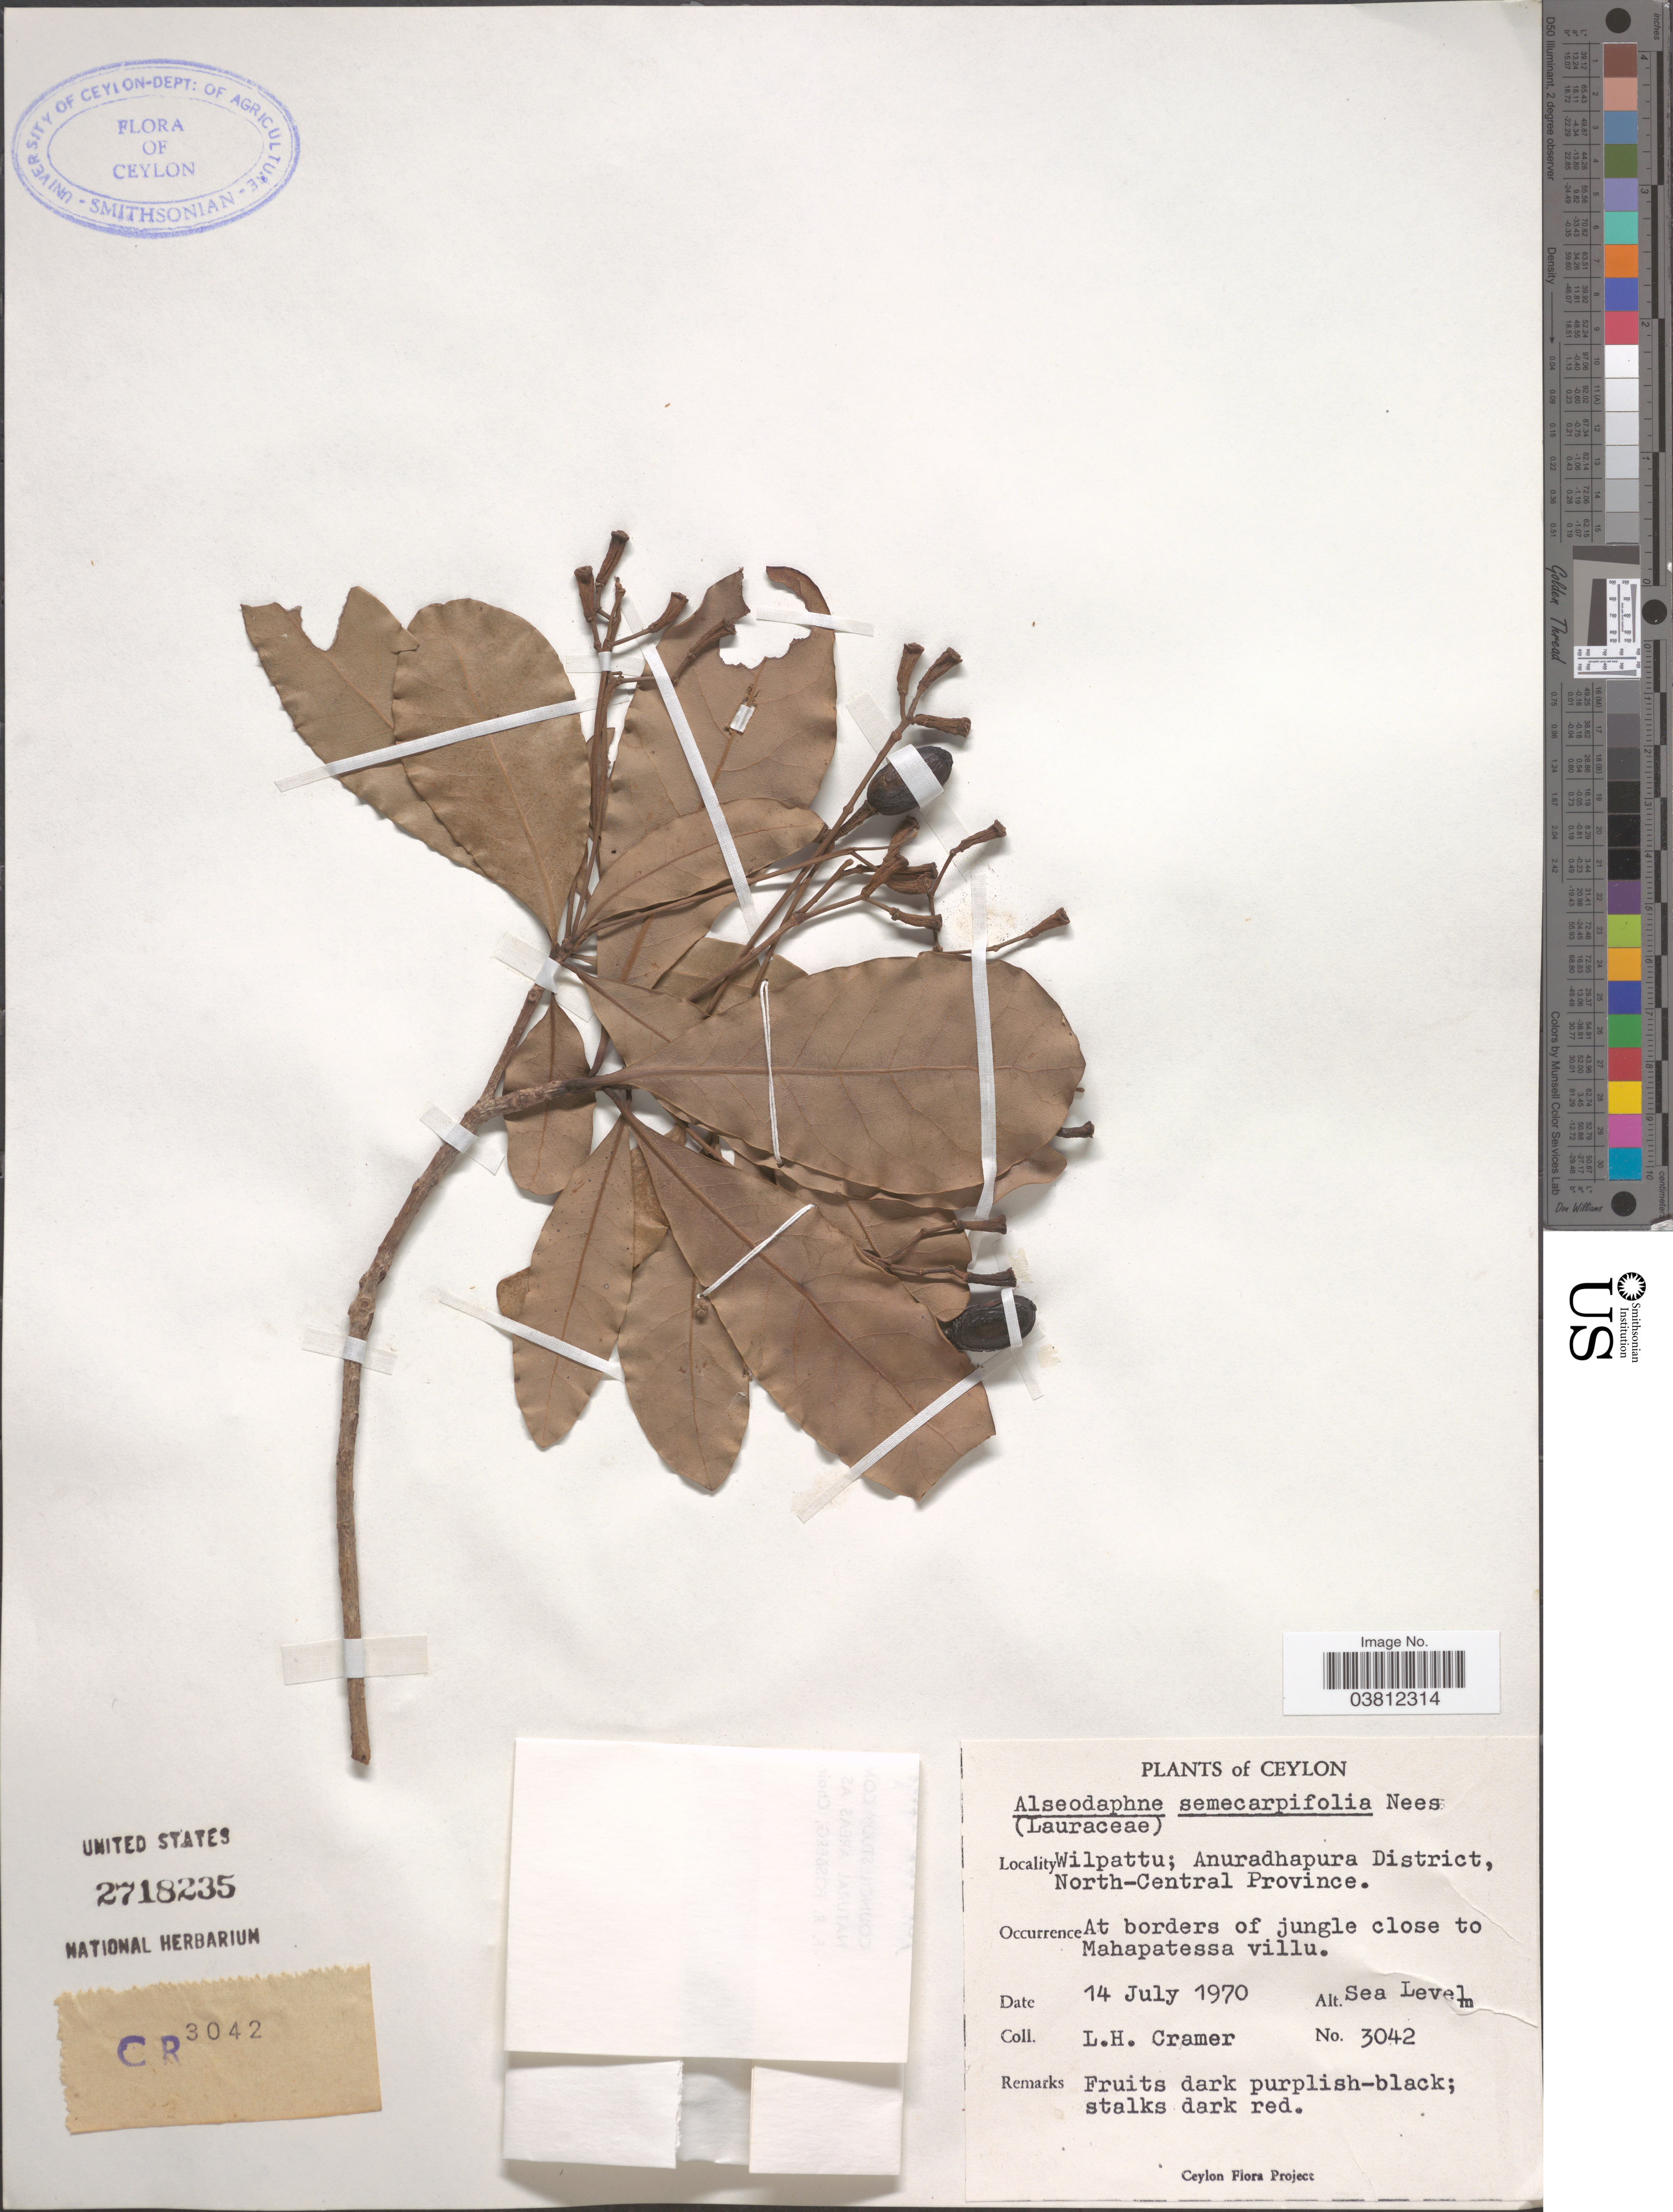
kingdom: Plantae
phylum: Tracheophyta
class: Magnoliopsida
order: Laurales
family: Lauraceae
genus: Alseodaphne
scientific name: Alseodaphne semecarpifolia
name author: Nees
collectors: L. H. Cramer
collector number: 3042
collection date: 1970-07-14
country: Sri Lanka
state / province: North Central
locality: Ceylon. Wilpattu; Anuradhapura District, North-Central Province. At border of jungle close to Mahapatessa villu.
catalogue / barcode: US 2718235